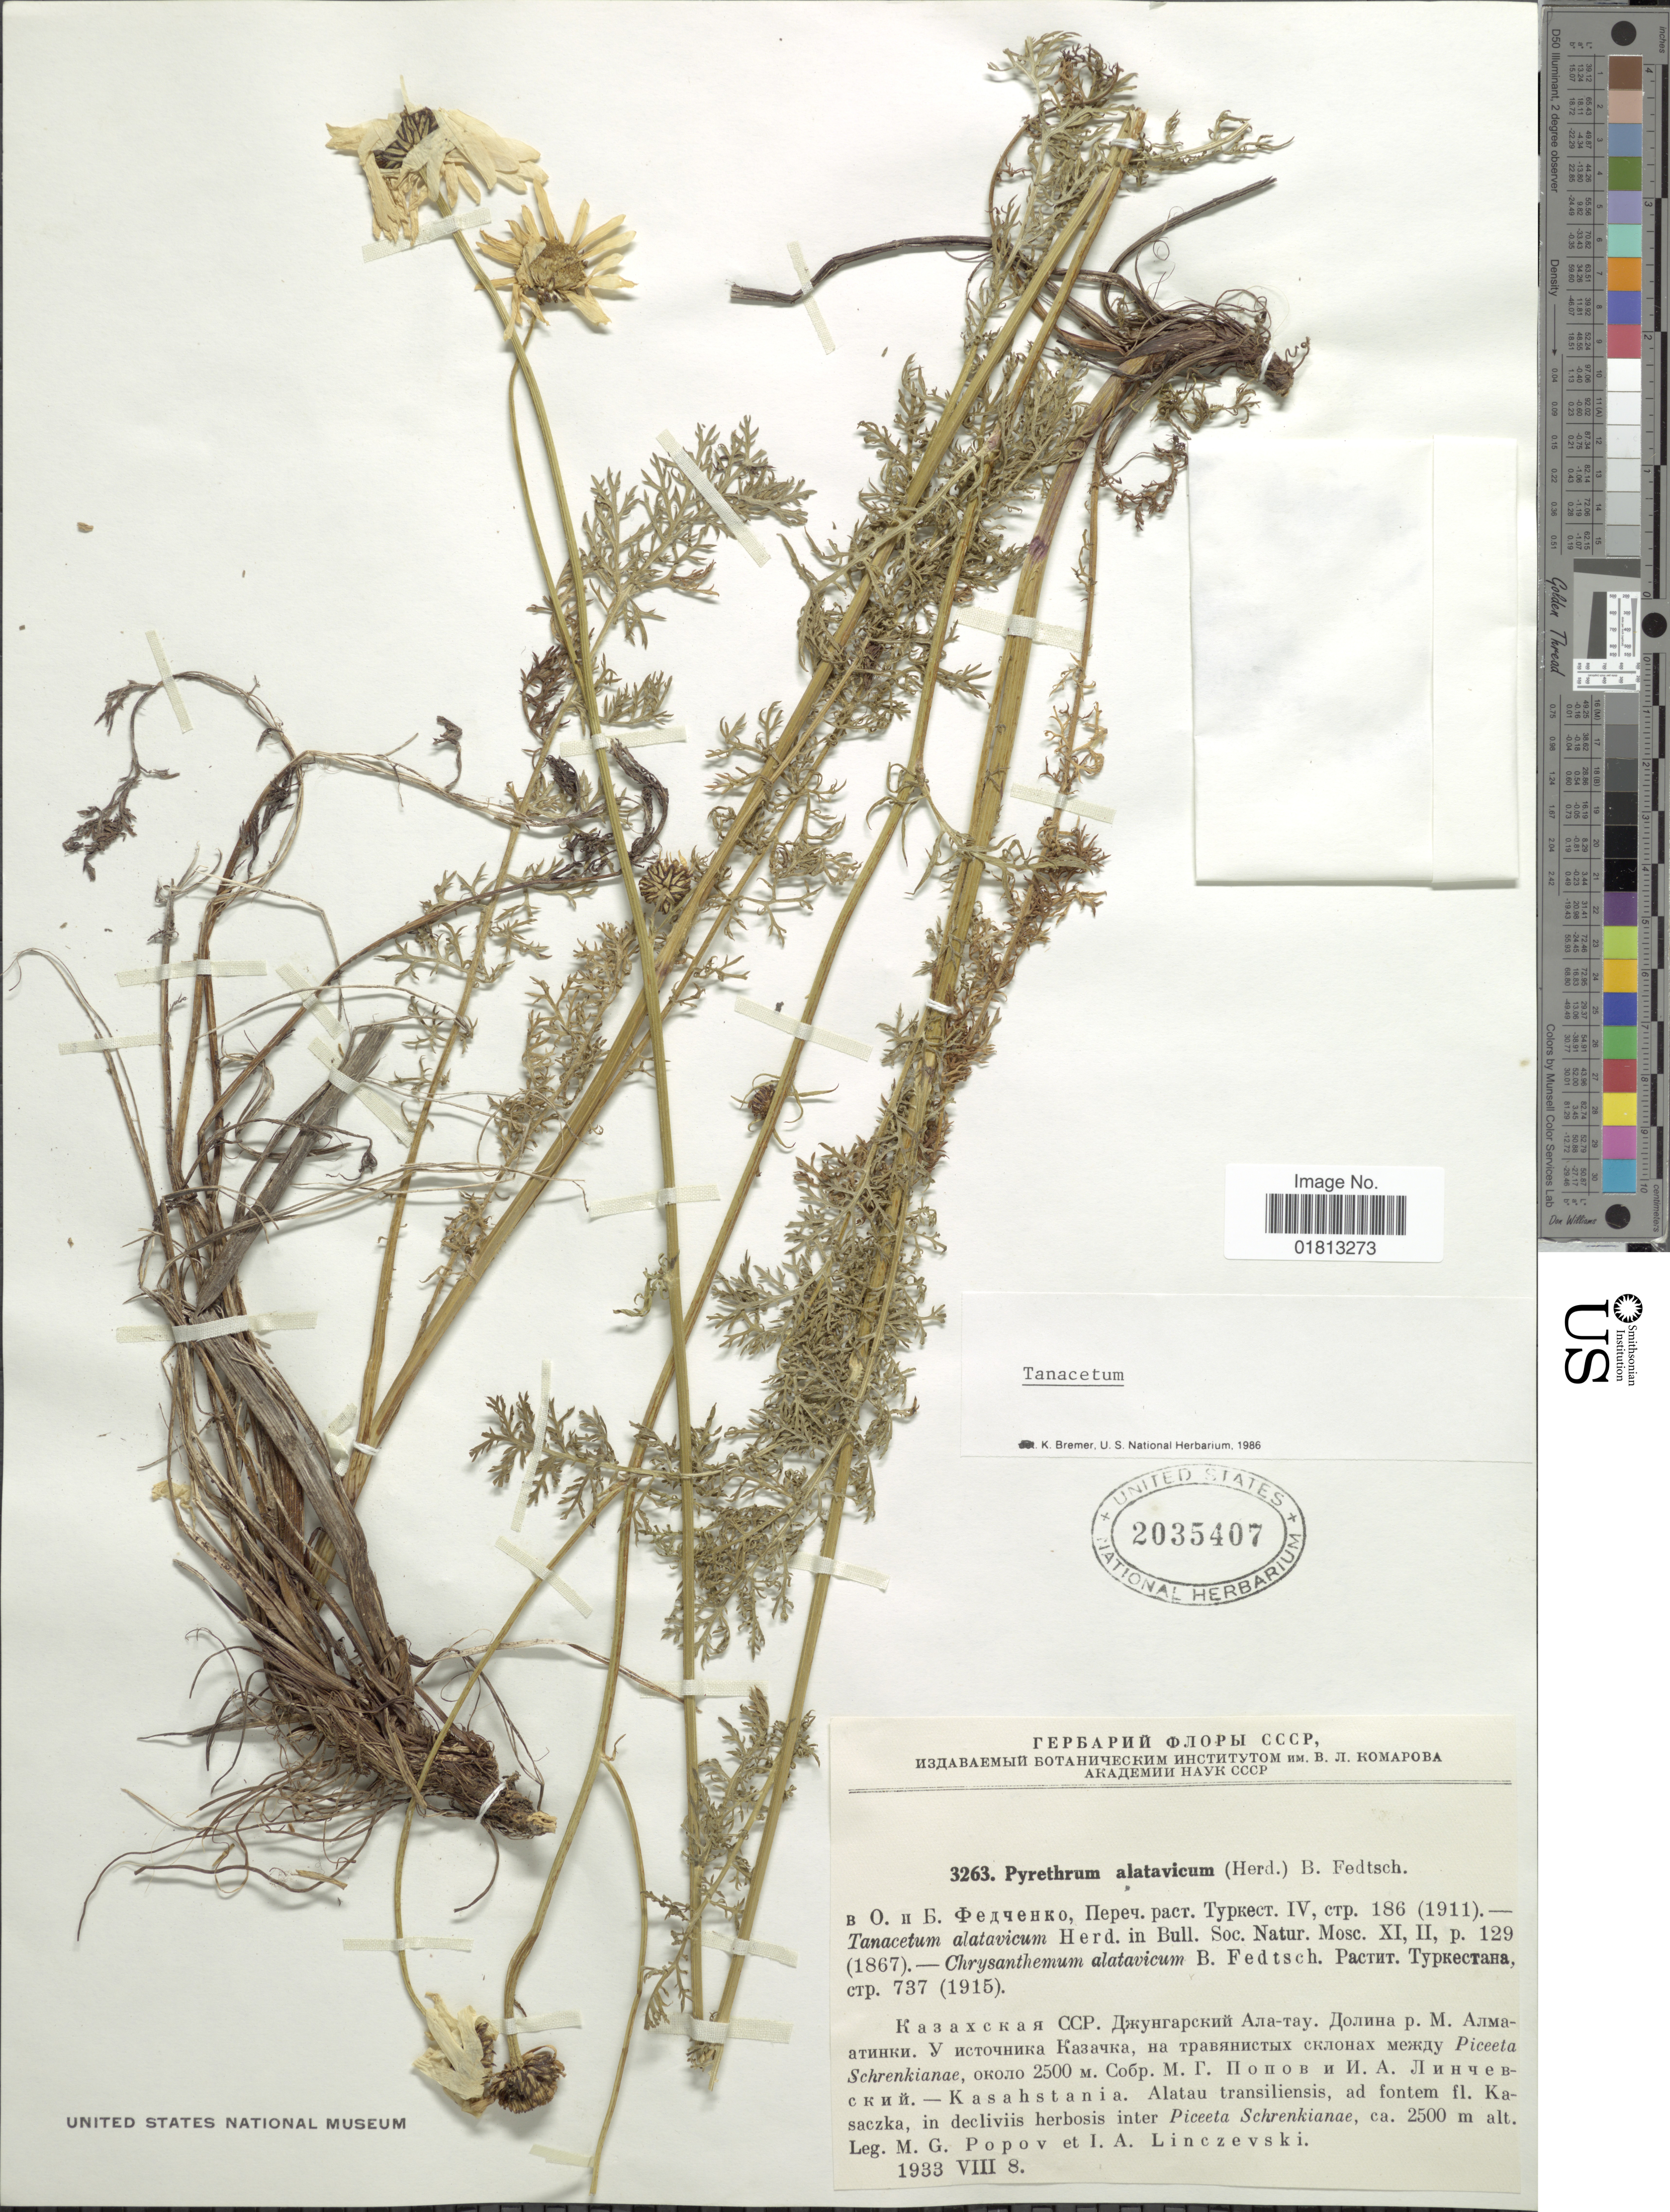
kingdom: Plantae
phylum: Tracheophyta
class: Magnoliopsida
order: Asterales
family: Asteraceae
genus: Tanacetum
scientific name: Tanacetum alatavicum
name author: Herder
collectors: M. Popov & I. Linczevski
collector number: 3263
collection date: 1933-08-08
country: Kazakhstan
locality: Kasahstania, Alatau transiliensis, ad fontem fl. Kasazka, in decliviis herbosis inter Piceeta Schrenkianae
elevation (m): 2500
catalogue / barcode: US 2035407